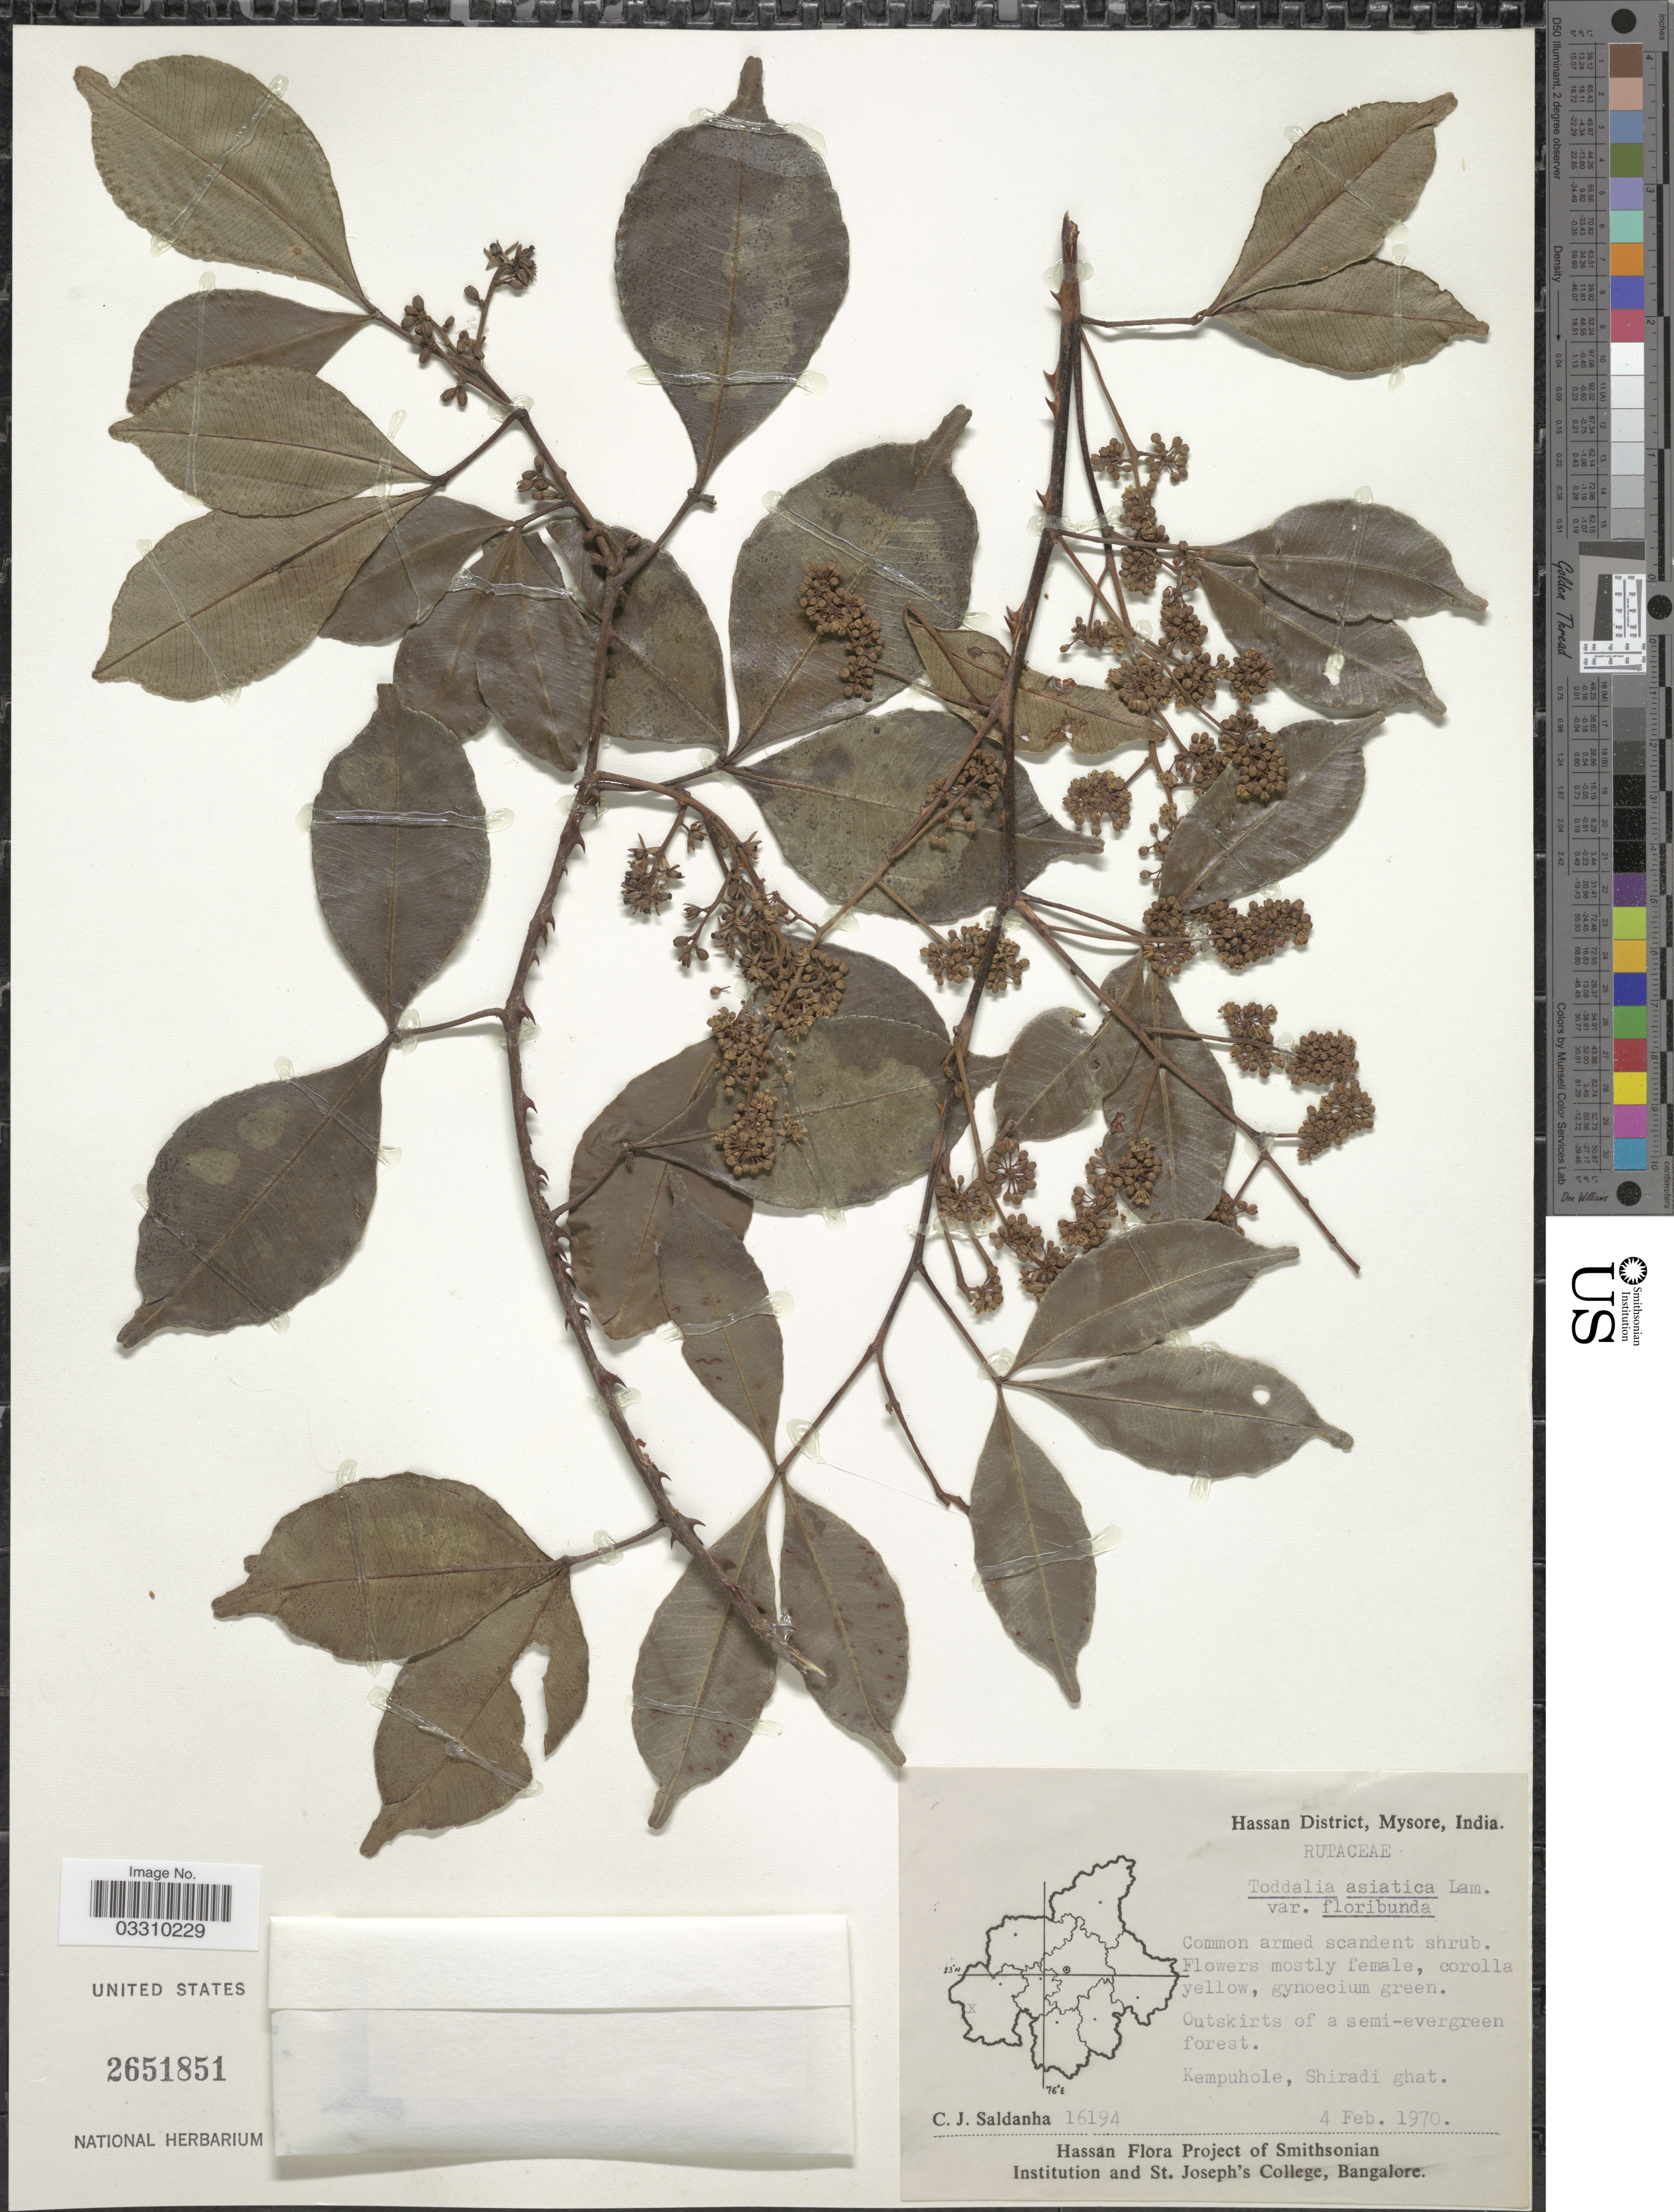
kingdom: Plantae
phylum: Tracheophyta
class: Magnoliopsida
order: Sapindales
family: Rutaceae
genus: Zanthoxylum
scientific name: Zanthoxylum asiaticum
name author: (L.) Appelhans et al.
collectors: C. J. Saldanha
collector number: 16194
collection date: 1970-02-04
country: India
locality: Hassan District, Mysore. Kempuhole, Shiradi ghat.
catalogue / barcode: US 2651851